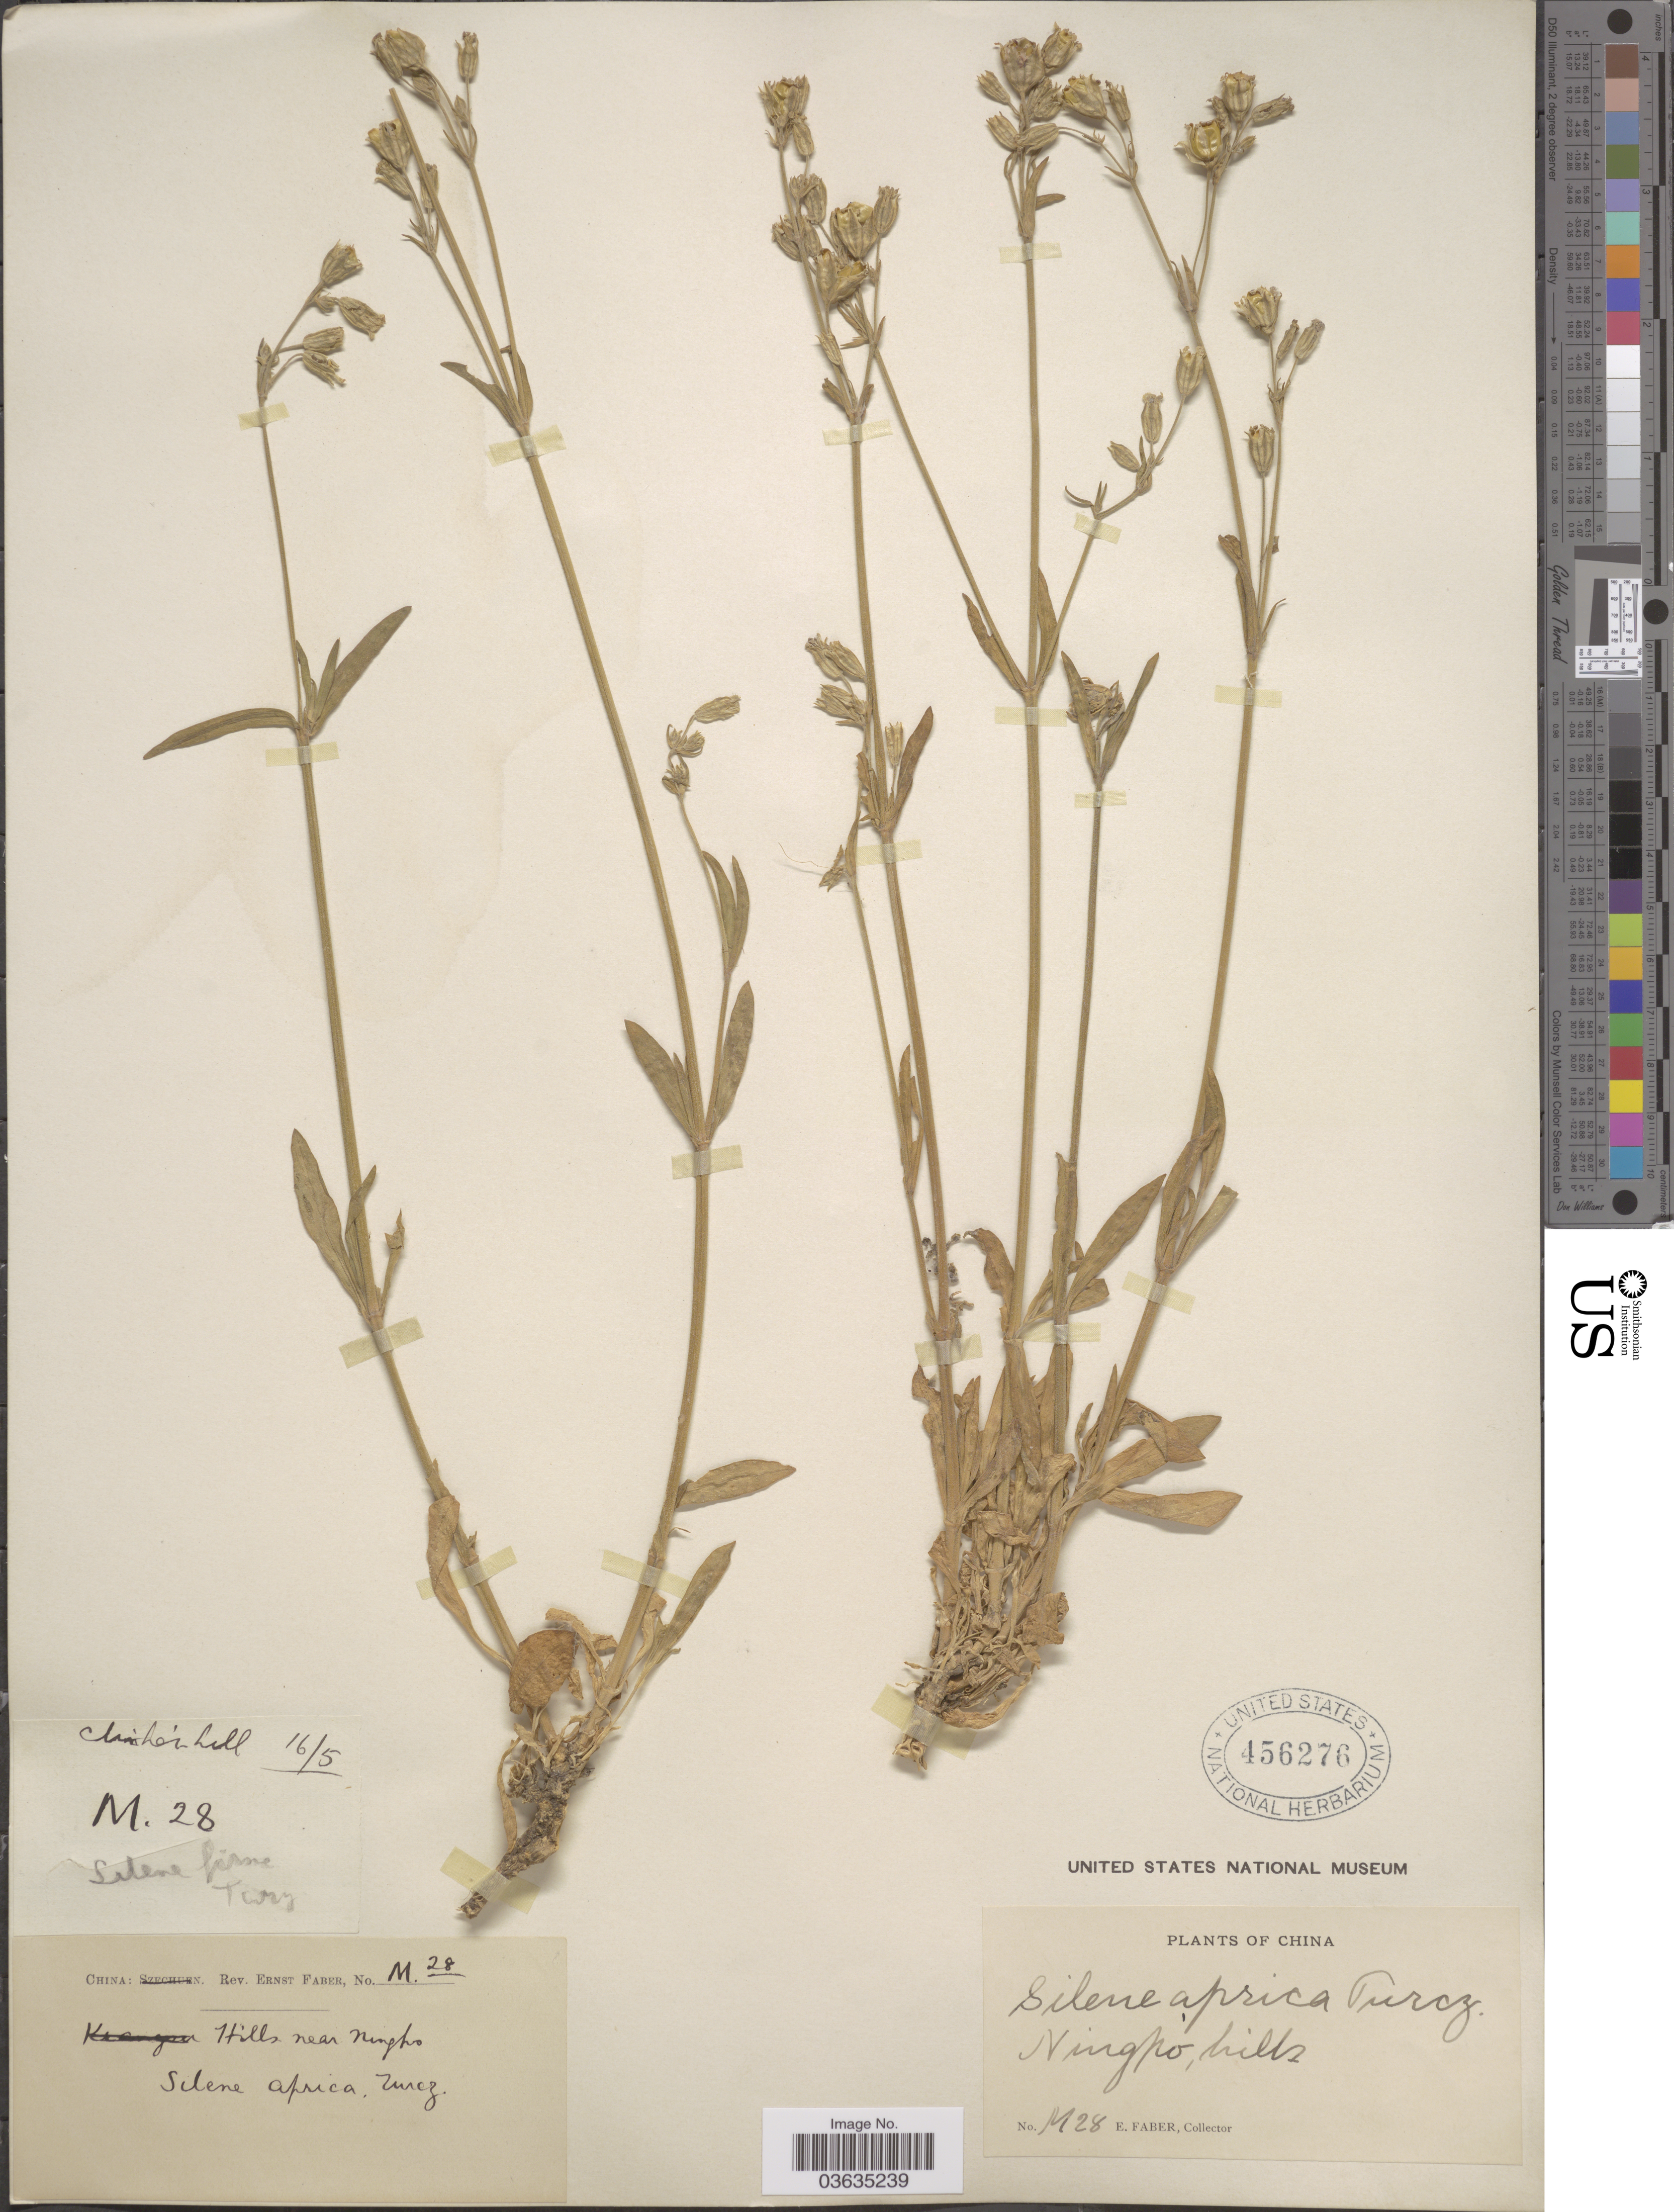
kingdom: Plantae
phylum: Tracheophyta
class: Magnoliopsida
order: Caryophyllales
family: Caryophyllaceae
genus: Silene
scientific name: Silene aprica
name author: Turcz. ex Fisch. & C.A. Mey.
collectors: E. Faber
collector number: M28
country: China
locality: Ningho hills. Hills near Ningho. Chihei [interpreted] hill.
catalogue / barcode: US 456276